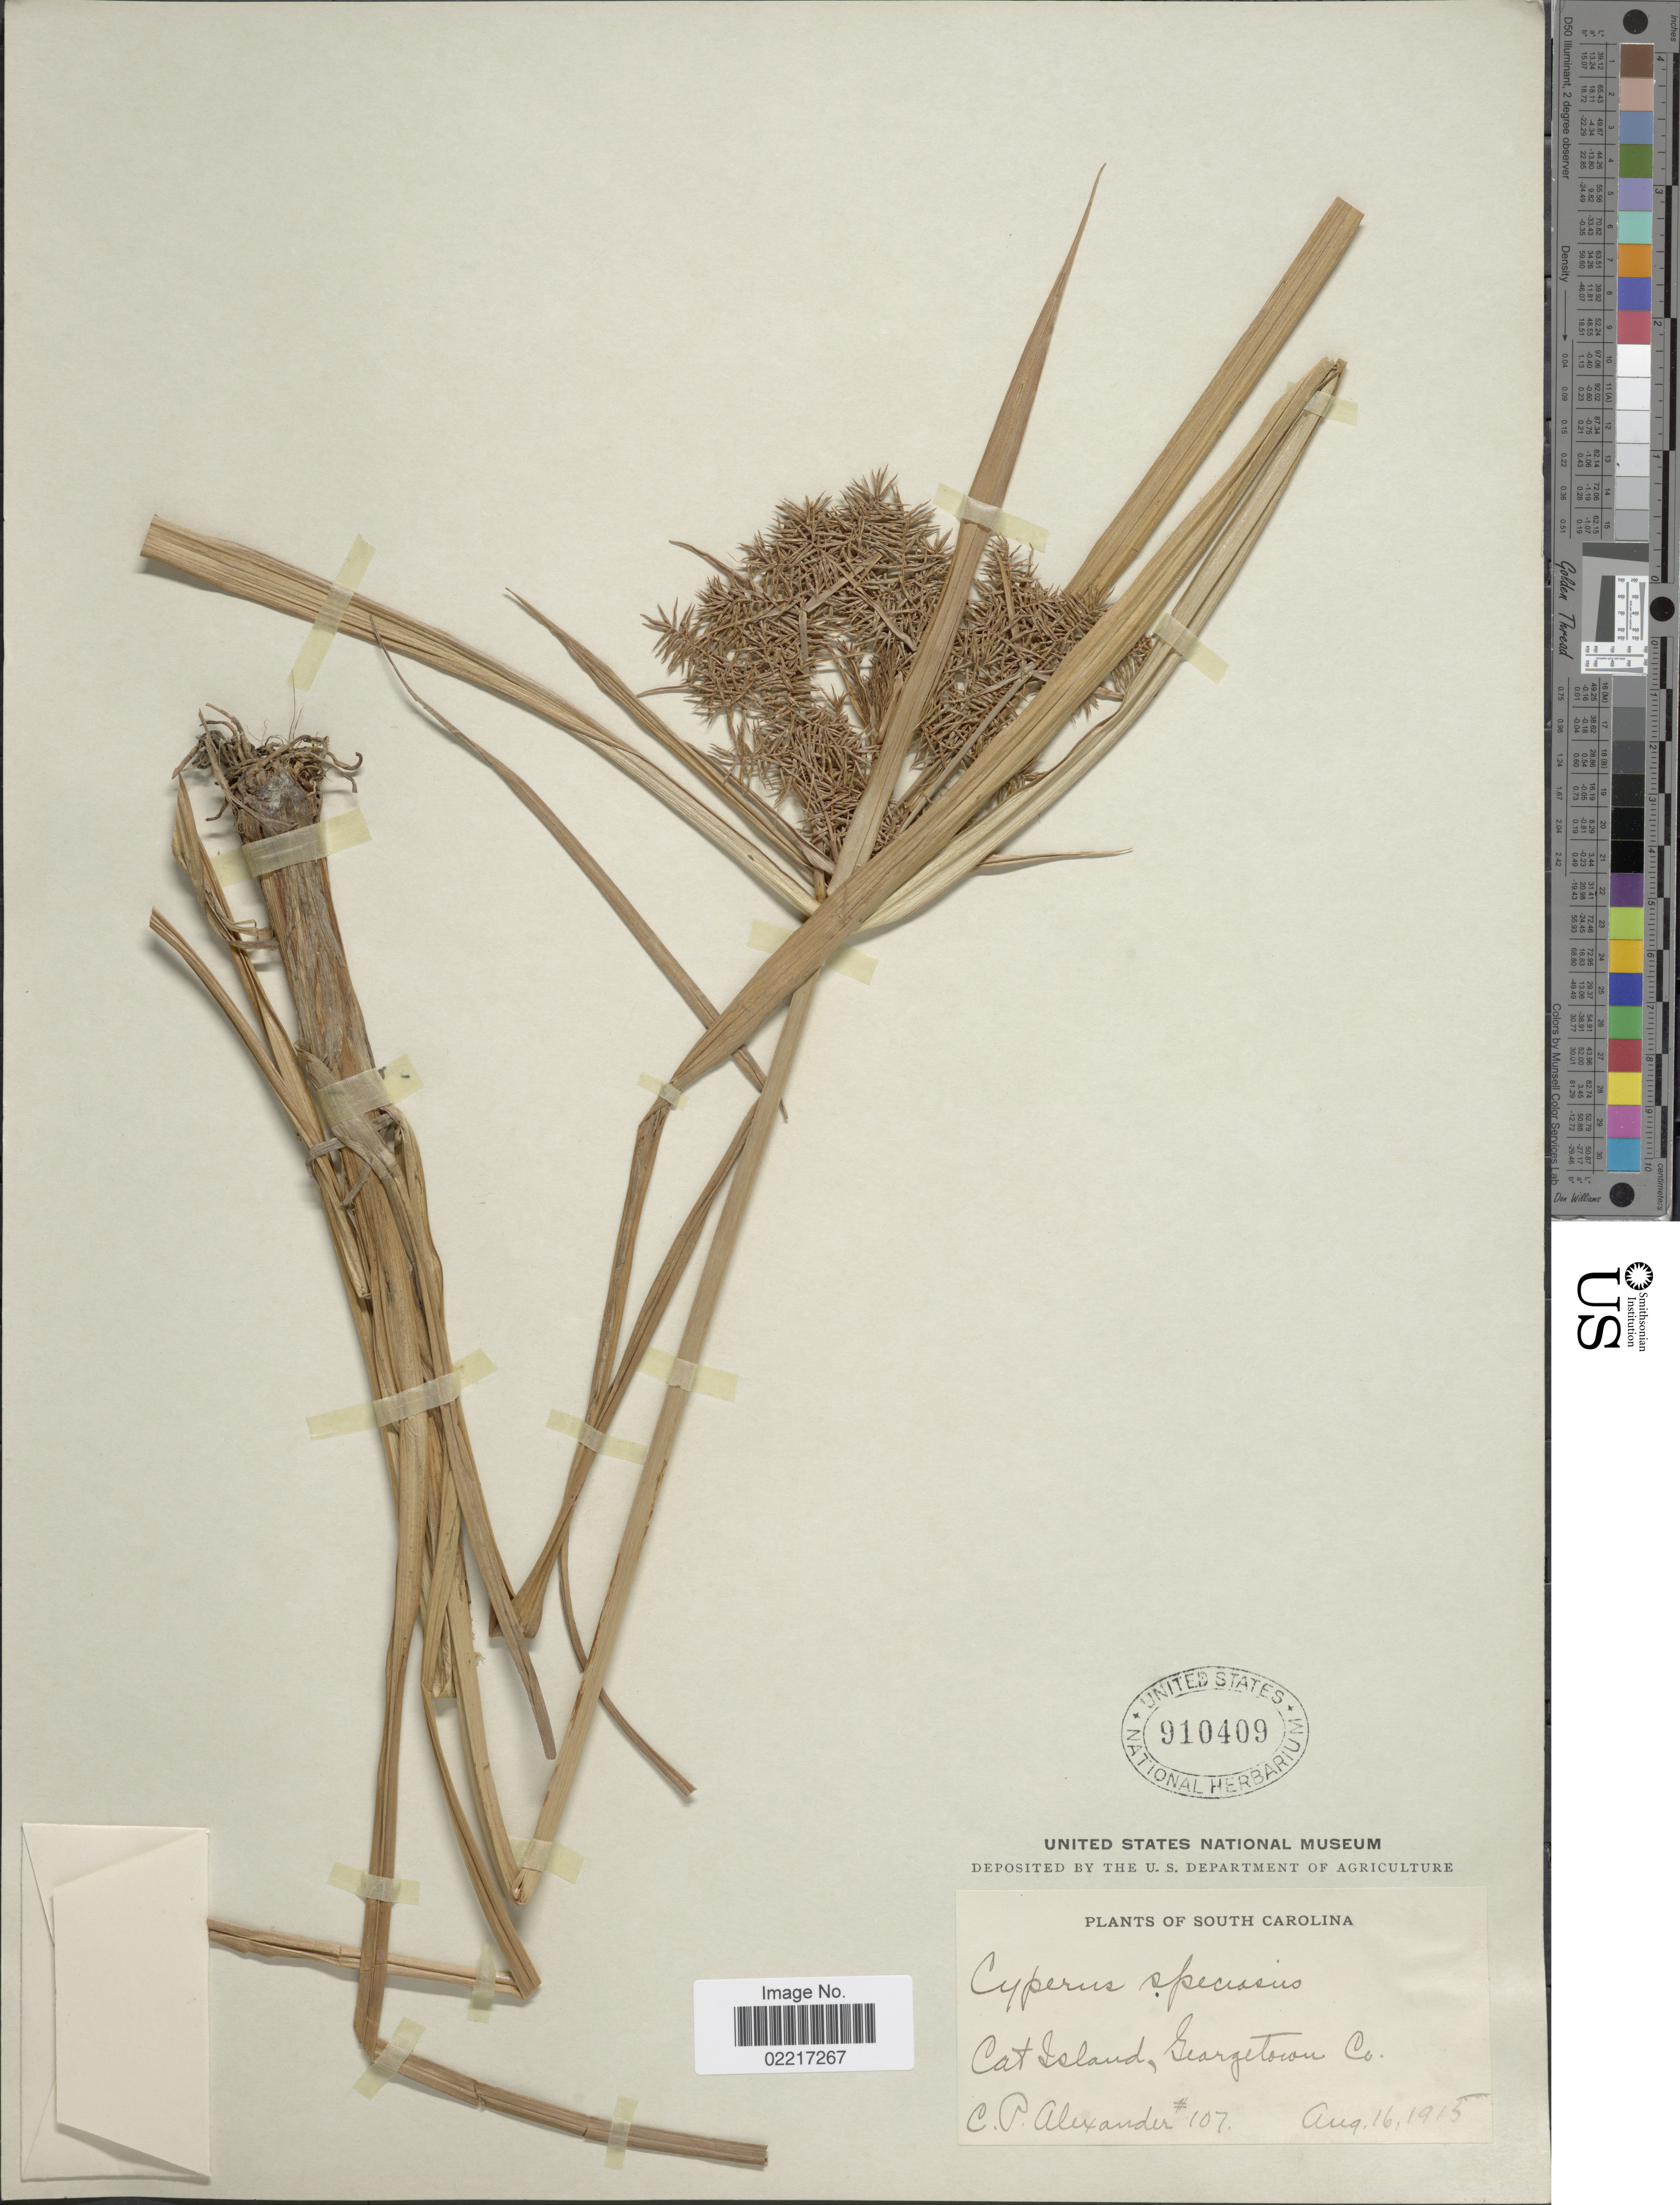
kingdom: Plantae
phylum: Tracheophyta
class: Liliopsida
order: Poales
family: Cyperaceae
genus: Cyperus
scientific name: Cyperus odoratus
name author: L.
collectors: C. P. Alexander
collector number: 107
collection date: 1915-08-16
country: United States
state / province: South Carolina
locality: Cat Island, Georgetown Co.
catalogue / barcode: US 910409